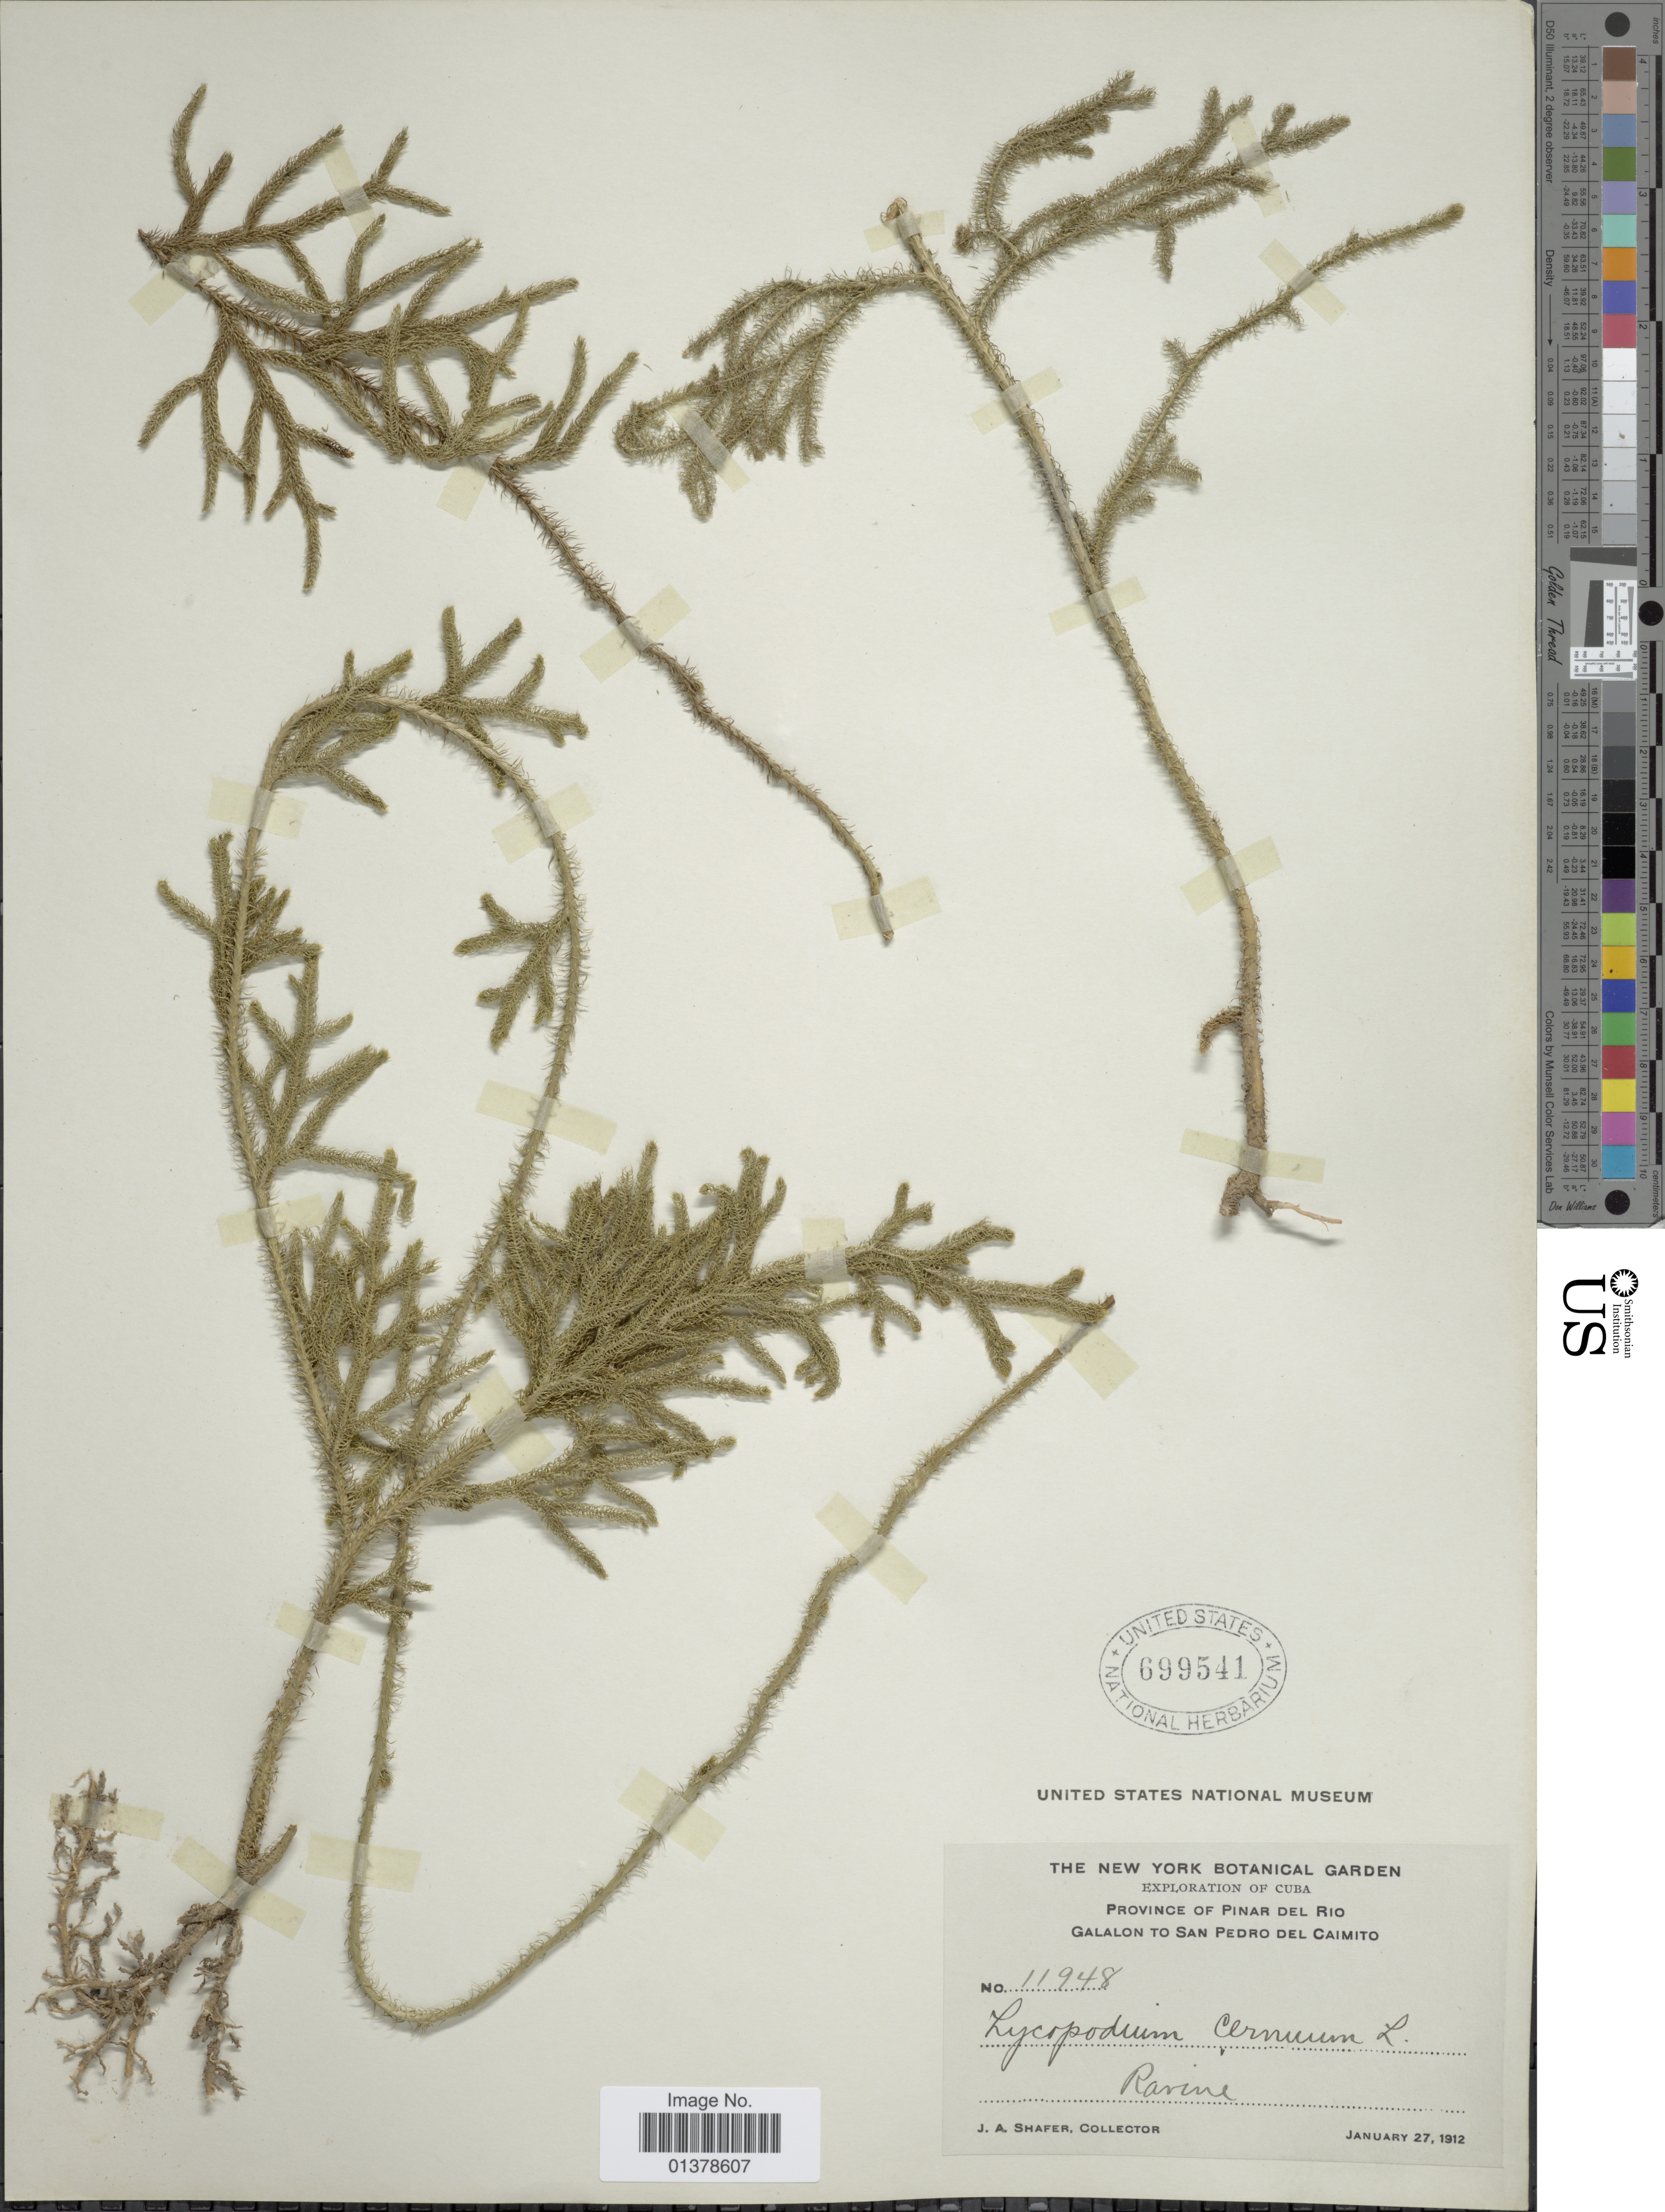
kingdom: Plantae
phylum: Tracheophyta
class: Lycopodiopsida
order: Lycopodiales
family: Lycopodiaceae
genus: Palhinhaea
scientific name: Palhinhaea cernua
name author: (L.) Vasc. & Franco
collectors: J. A. Shafer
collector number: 11948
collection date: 1912-01-27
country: Cuba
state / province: Pinar del Río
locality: Galalon to San Pedro del Caimito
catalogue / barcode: US 699541